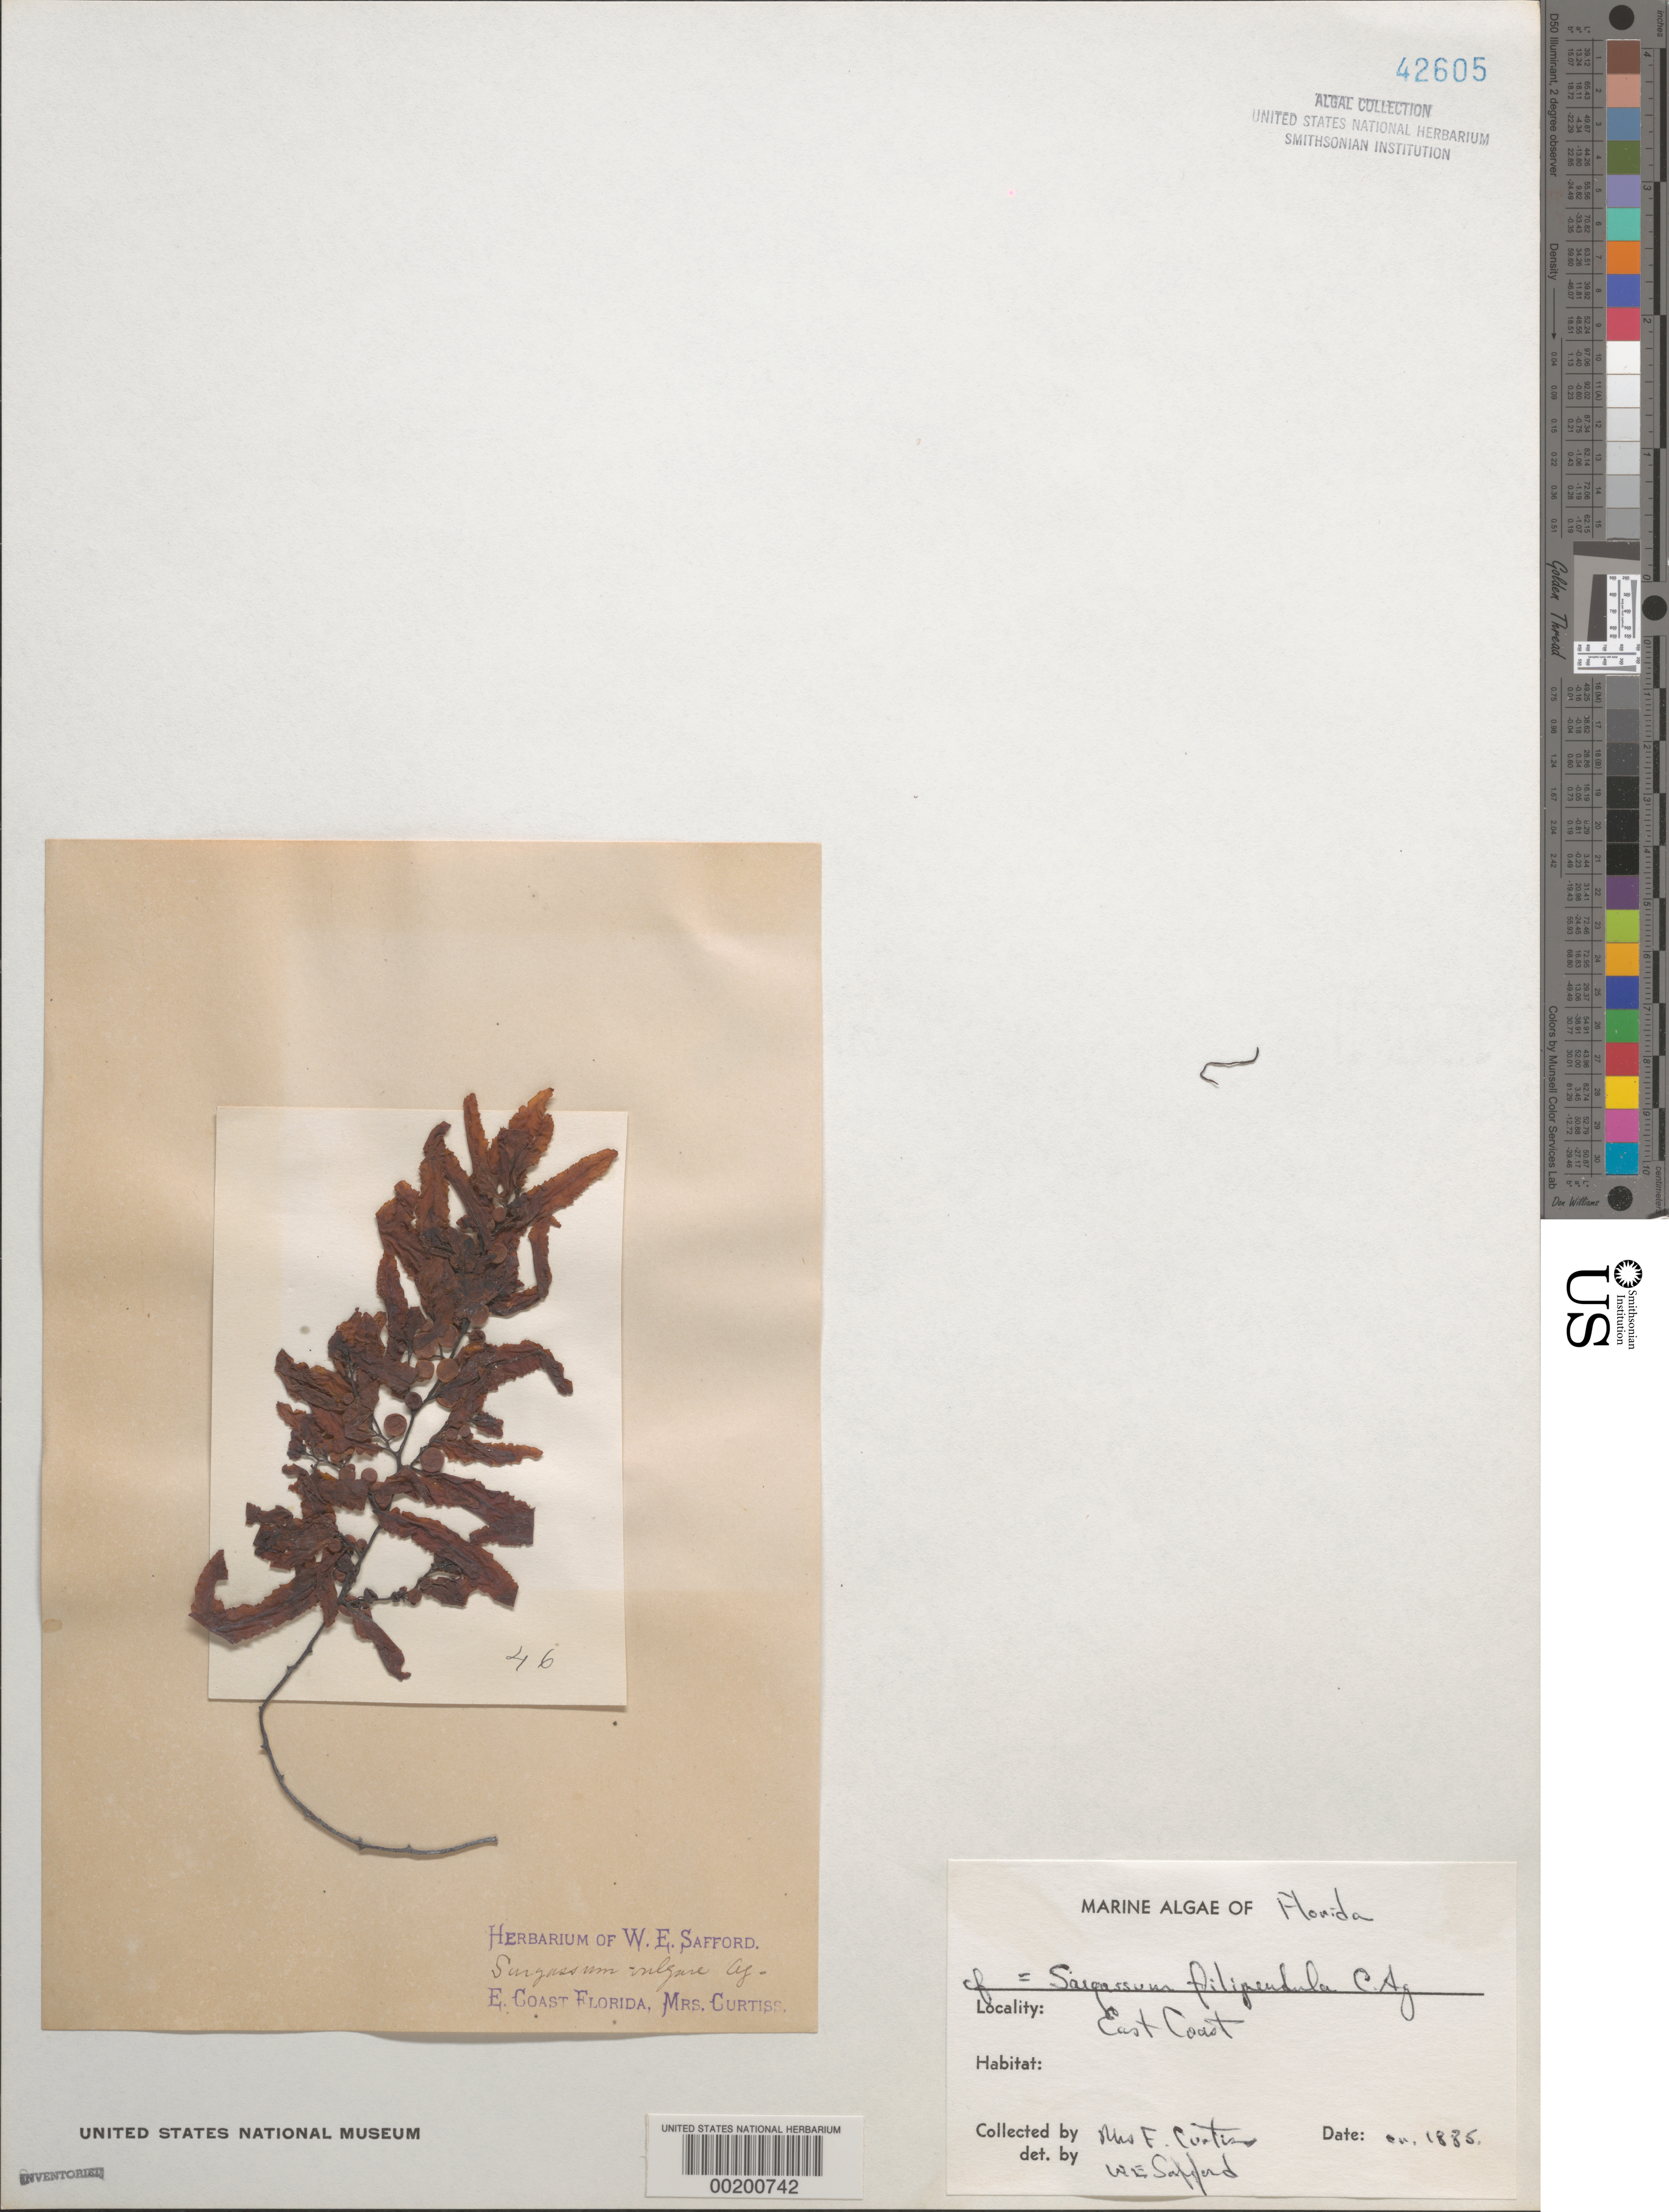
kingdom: Chromista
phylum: Ochrophyta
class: Phaeophyceae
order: Fucales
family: Sargassaceae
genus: Sargassum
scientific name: Sargassum filipendula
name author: C. Agardh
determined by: Safford, W. E.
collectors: F. A. Curtiss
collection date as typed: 1885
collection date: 1885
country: United States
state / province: Florida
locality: East coast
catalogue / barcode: US 42605